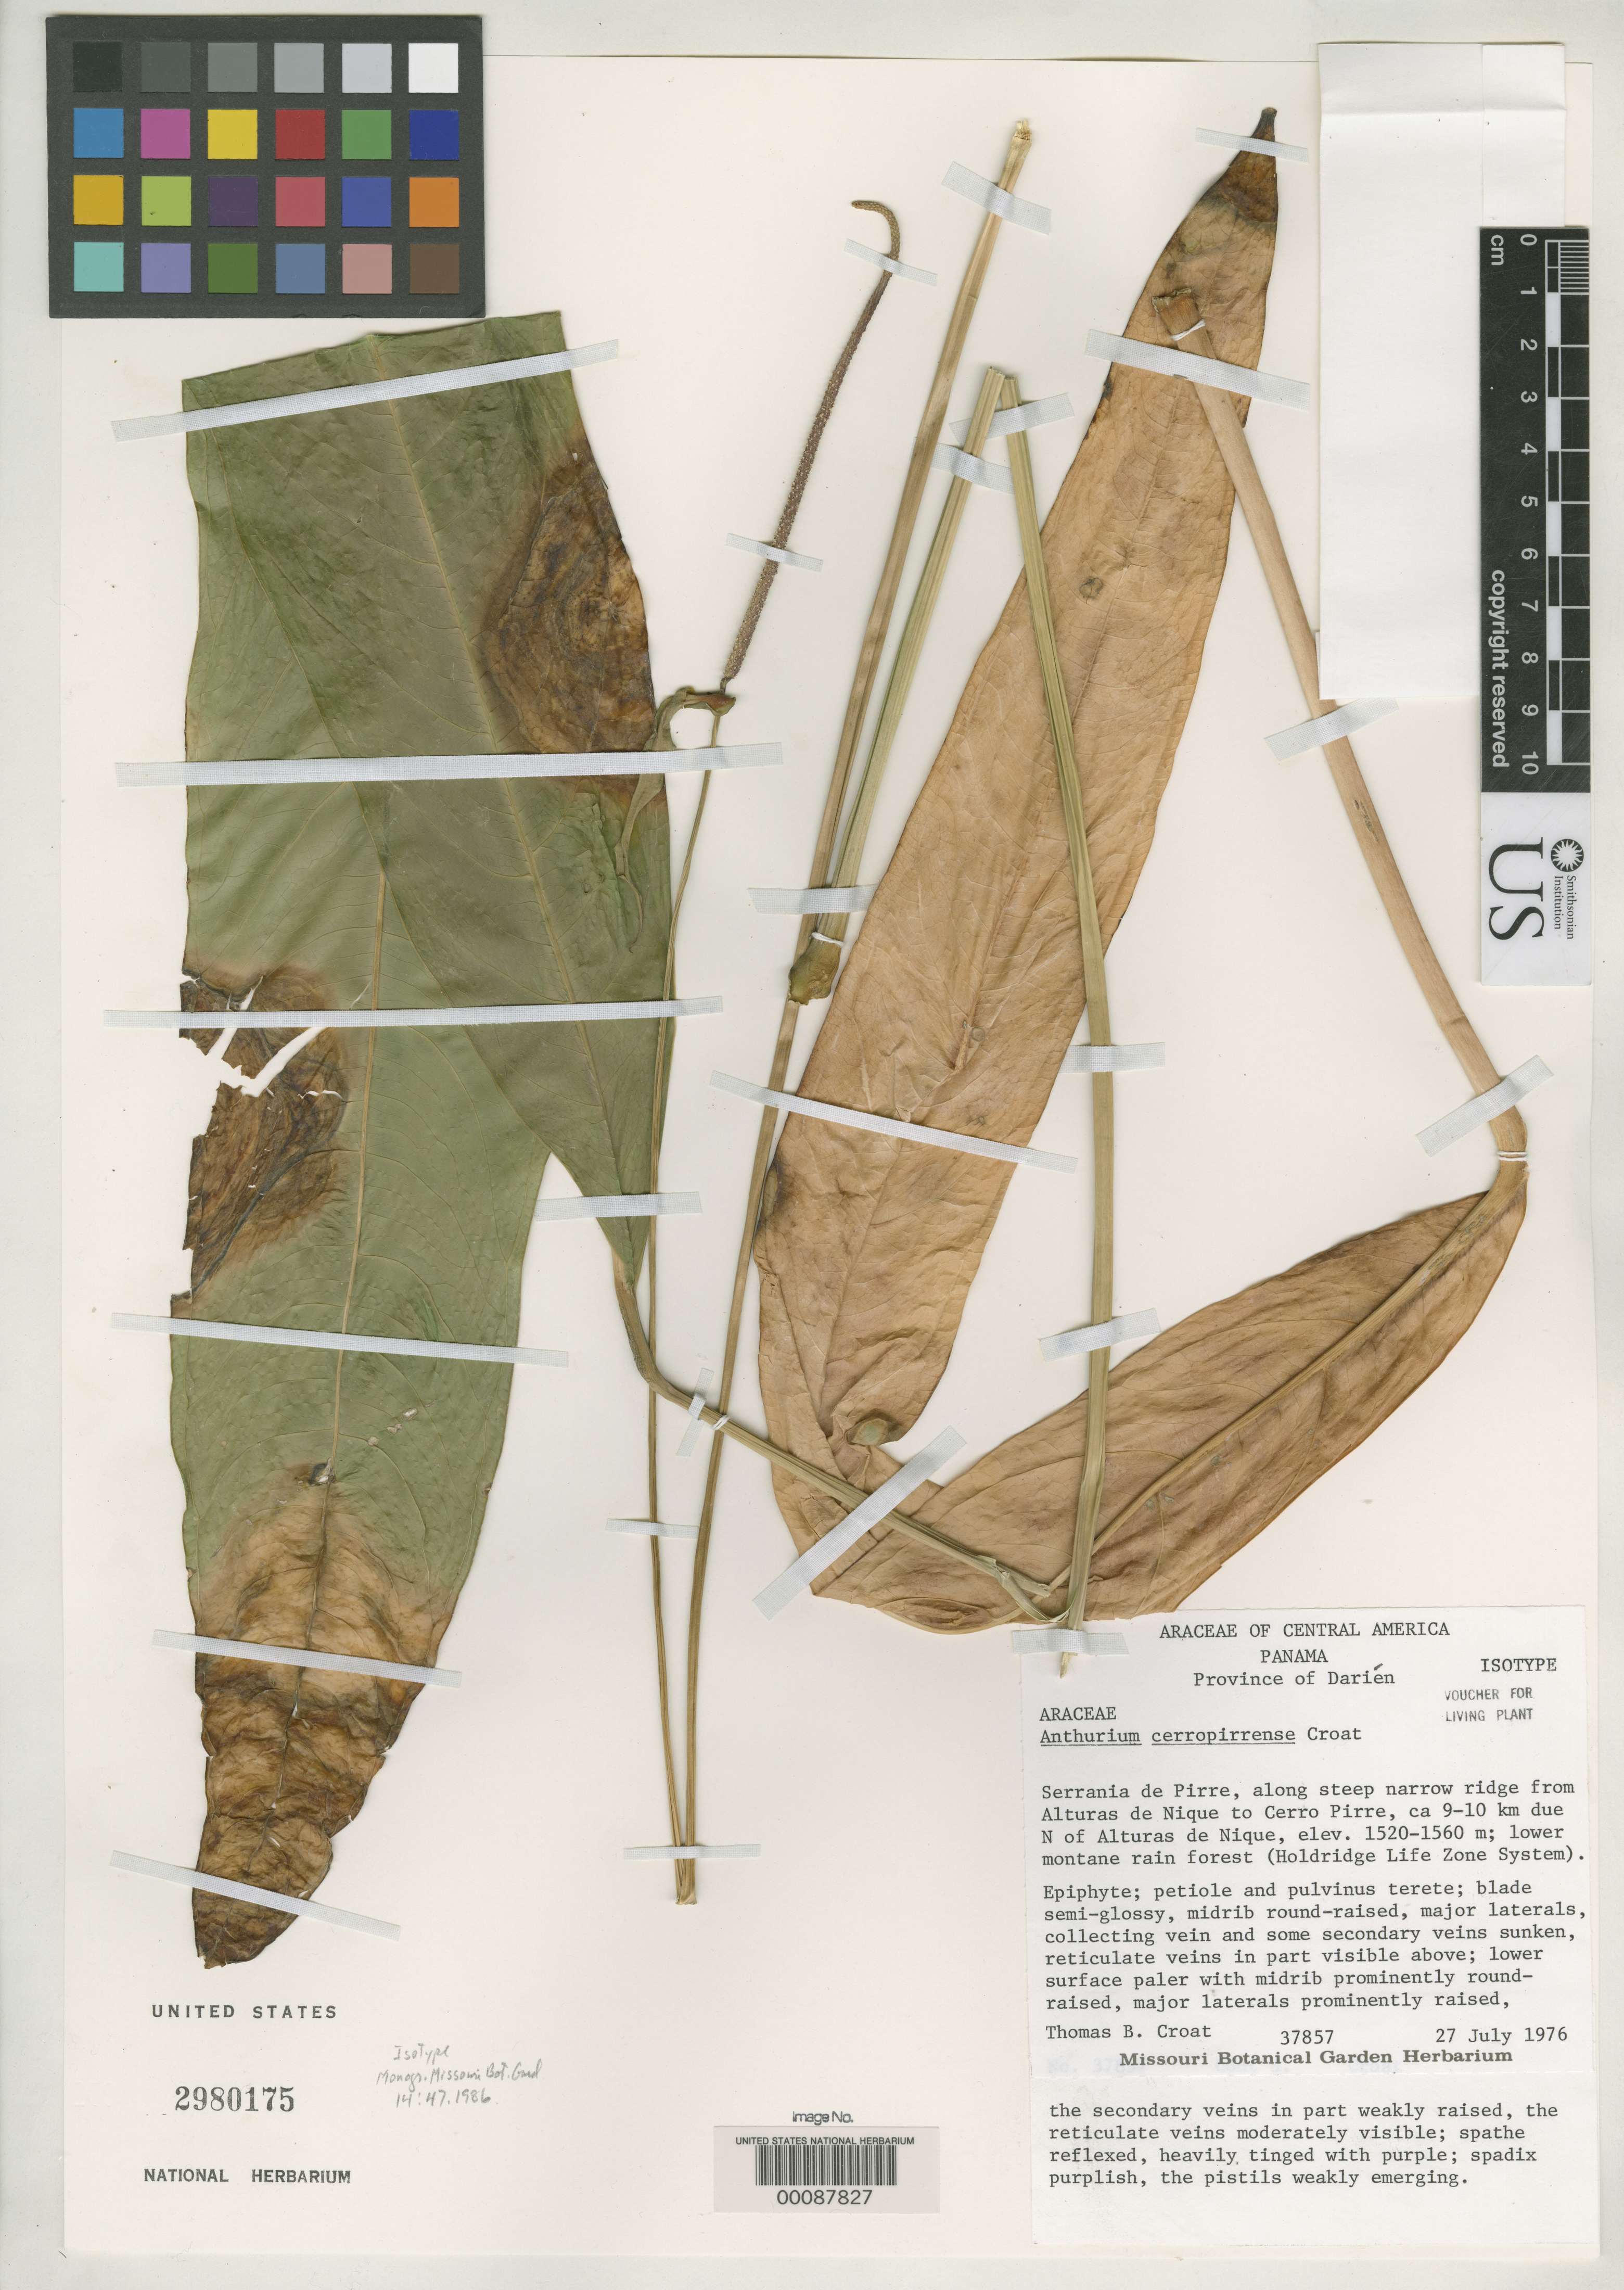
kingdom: Plantae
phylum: Tracheophyta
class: Liliopsida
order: Alismatales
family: Araceae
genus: Anthurium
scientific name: Anthurium cerropirrense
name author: Croat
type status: Isotype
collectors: T. B. Croat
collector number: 37857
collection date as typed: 27 Jul 1976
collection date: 1976-07-27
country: Panama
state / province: Darién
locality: Serrania de Pirre, 9-10 km N of Alturas de Nique.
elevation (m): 1520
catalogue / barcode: US 2980175